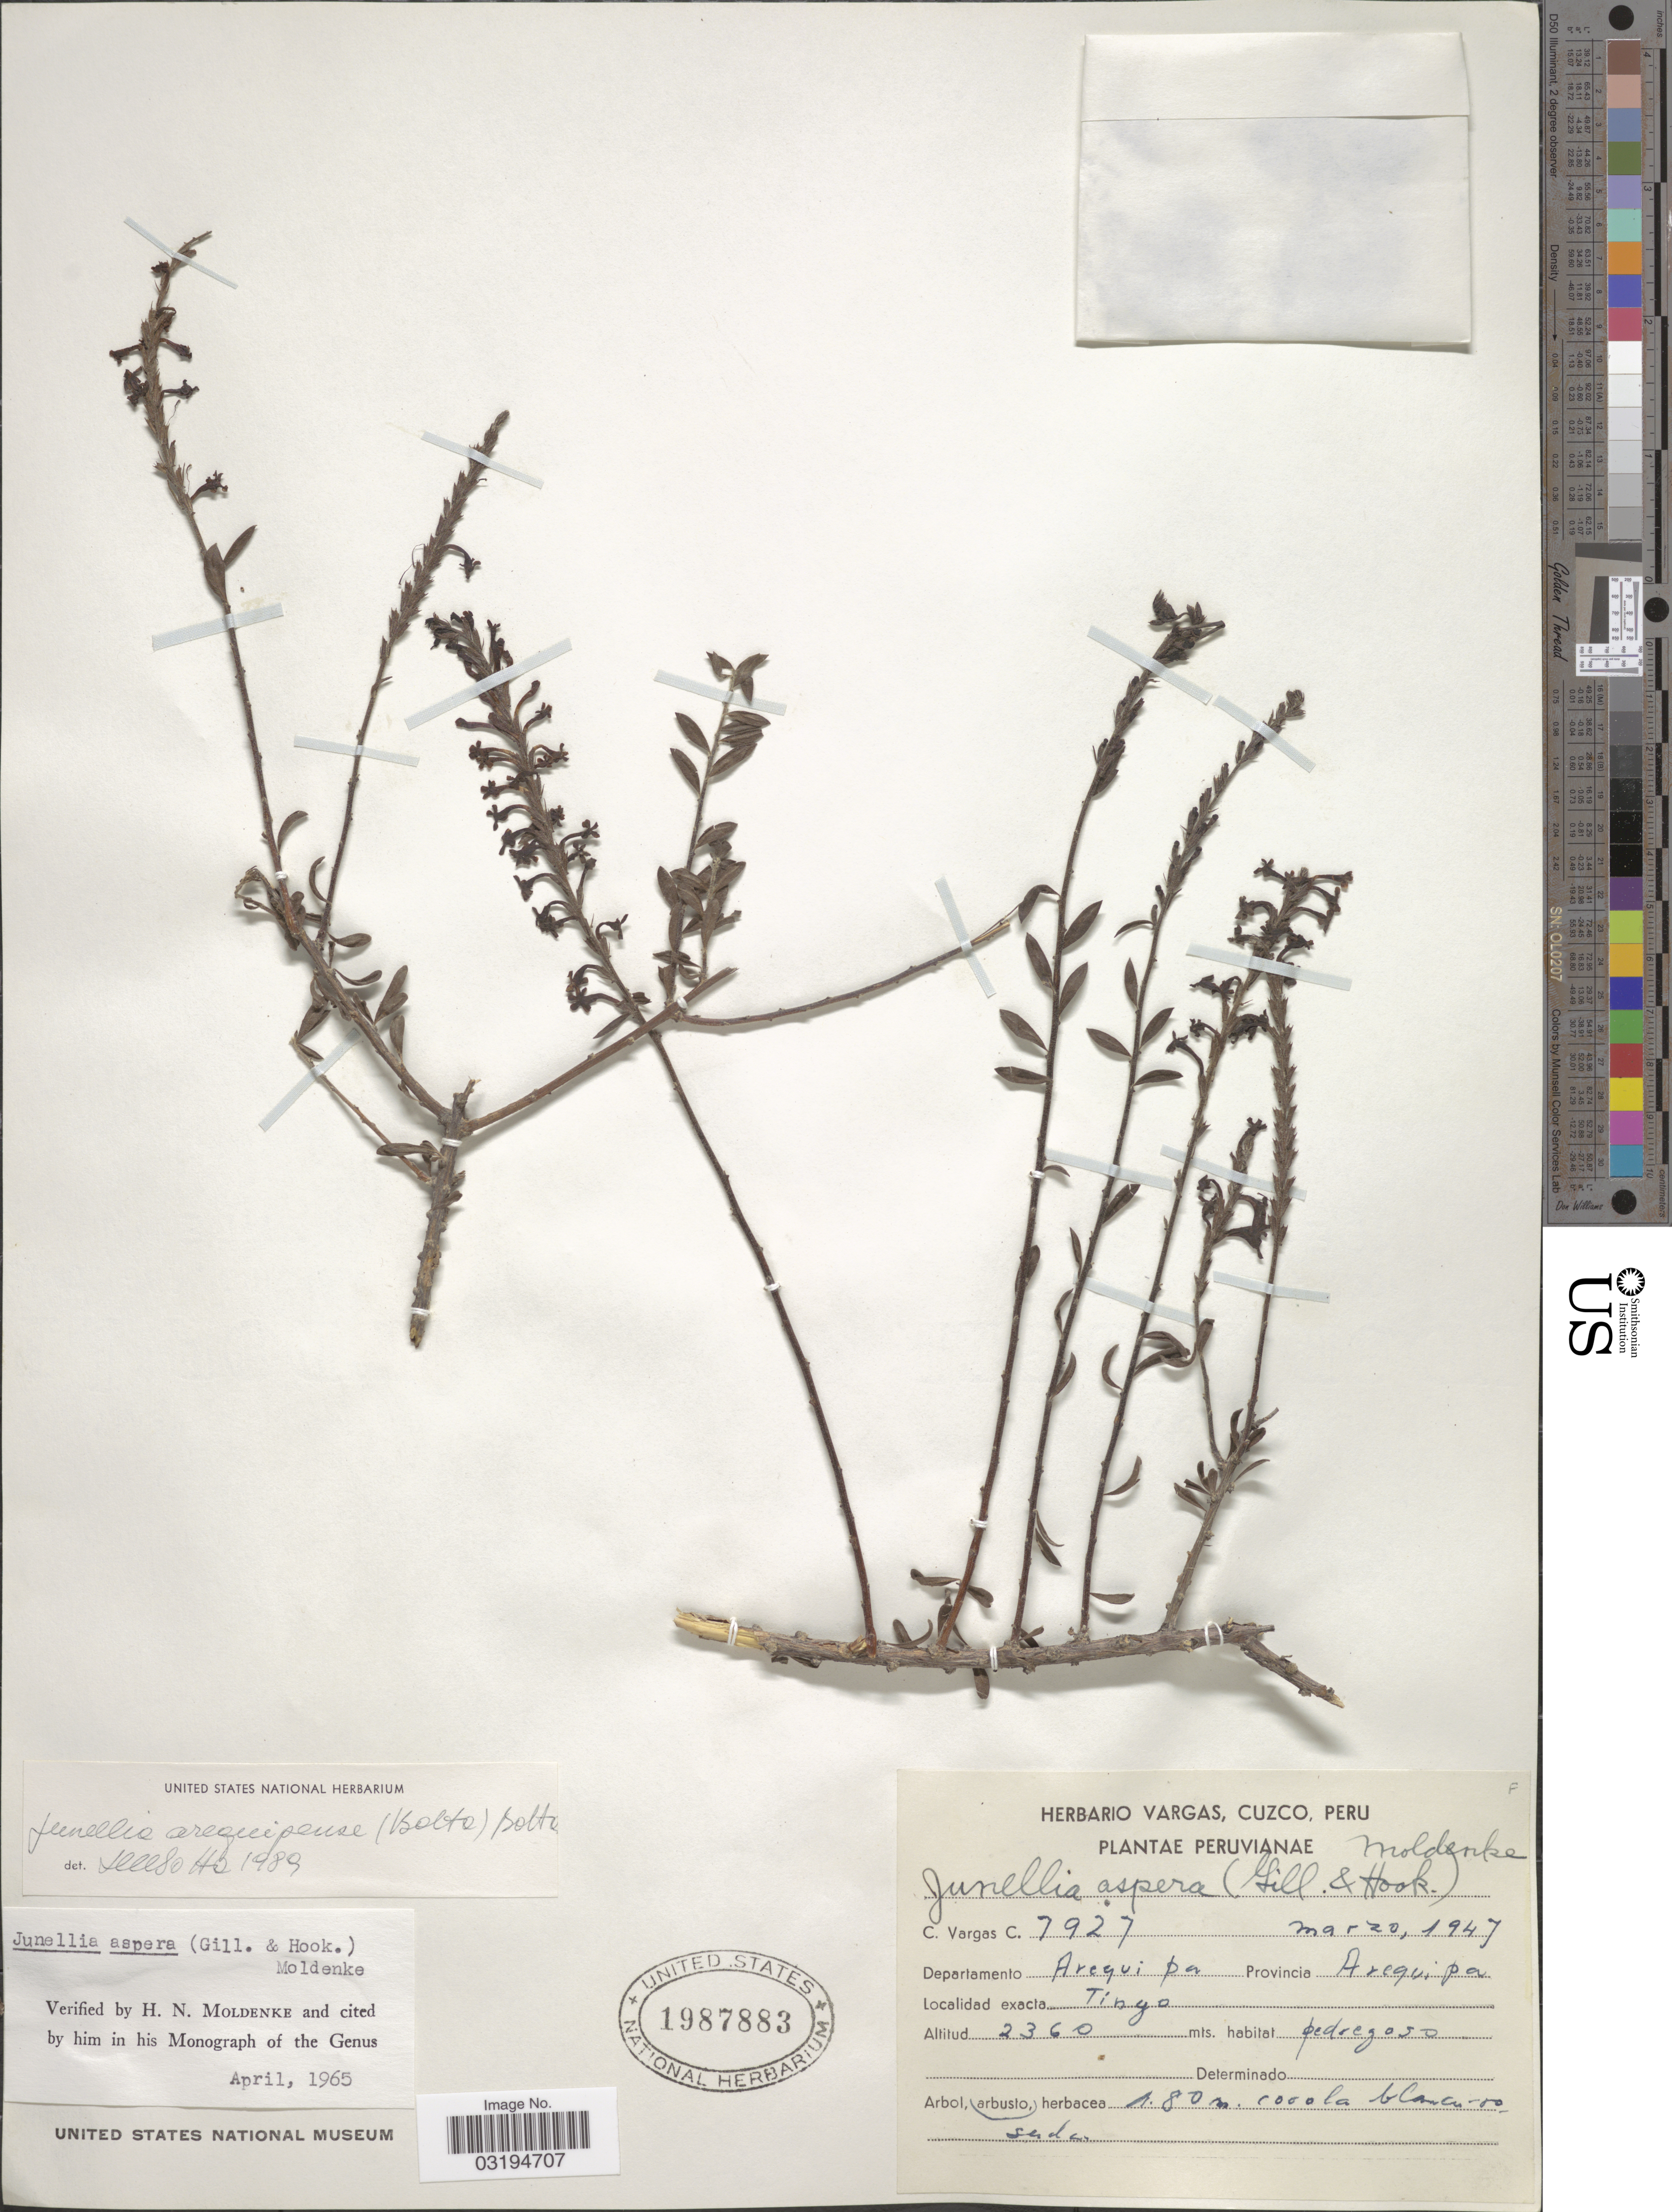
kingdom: Plantae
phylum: Tracheophyta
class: Magnoliopsida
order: Lamiales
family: Verbenaceae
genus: Junellia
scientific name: Junellia arequipense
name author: (Botta) Botta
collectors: C. Vargas Calderón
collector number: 7927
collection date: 1947-03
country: Peru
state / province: Arequipa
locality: Departamento Arequipa. Tíngo.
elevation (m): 2360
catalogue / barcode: US 1987883